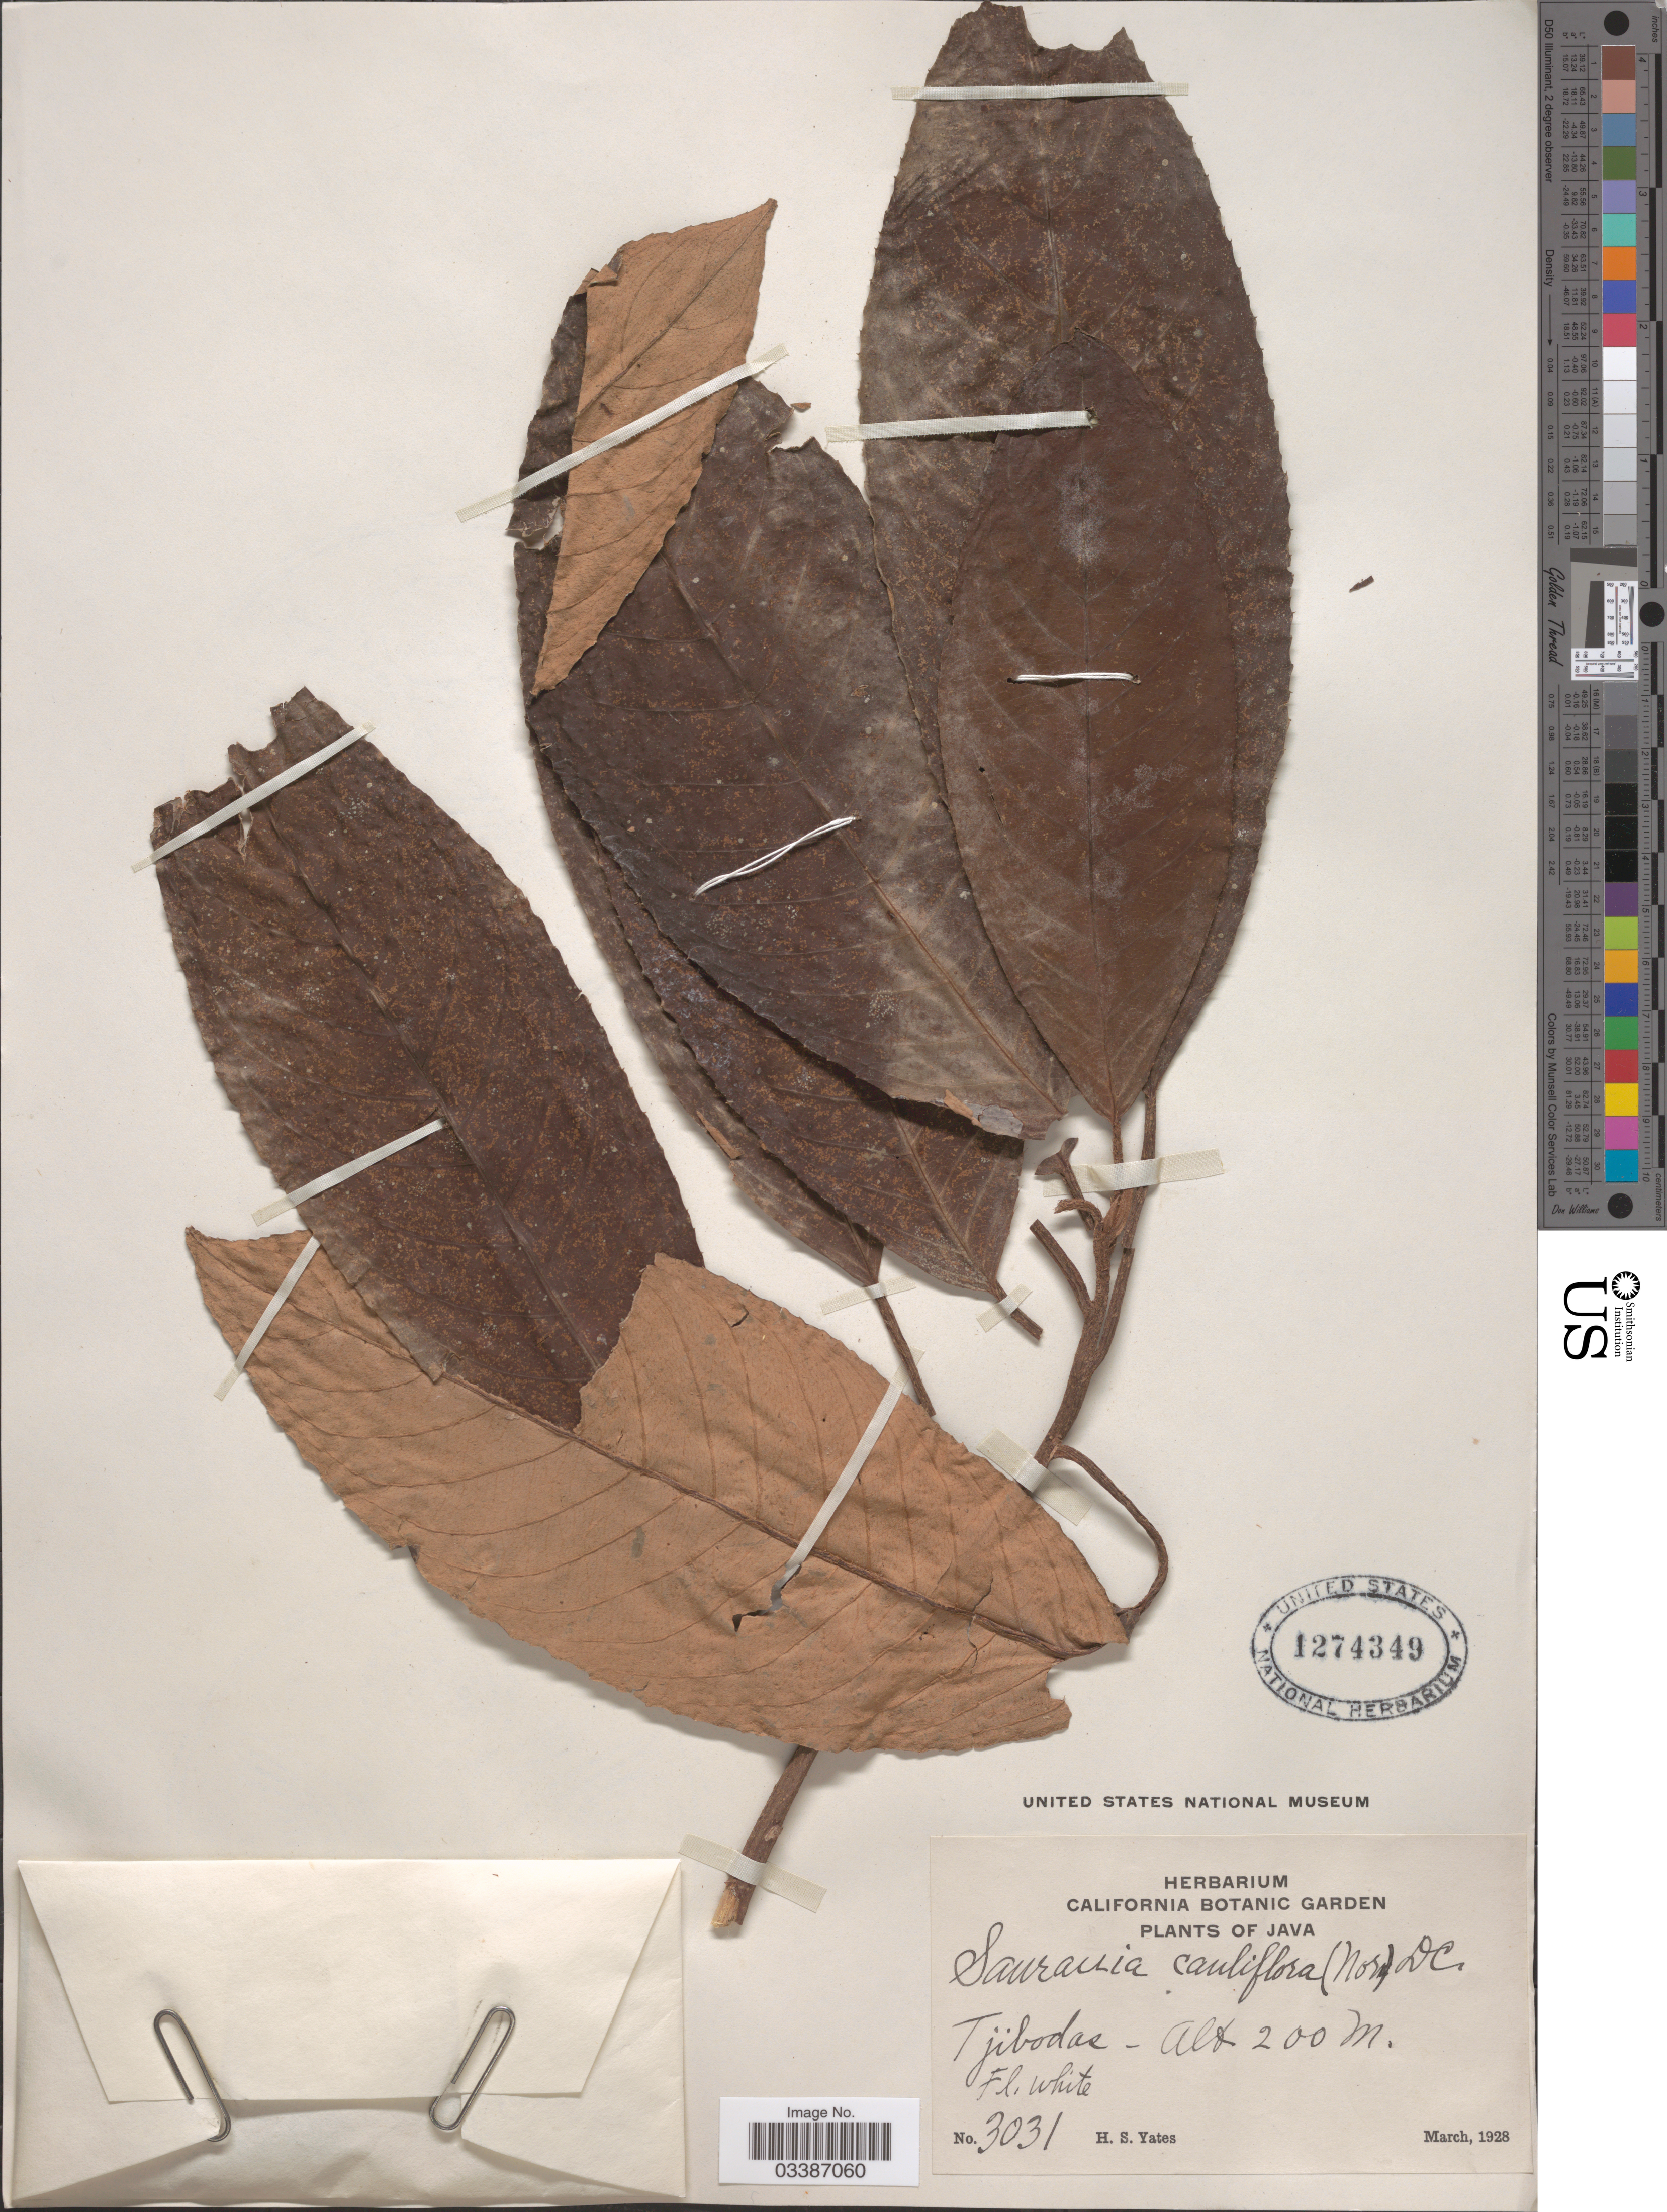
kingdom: Plantae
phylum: Tracheophyta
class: Magnoliopsida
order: Ericales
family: Actinidiaceae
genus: Saurauia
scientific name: Saurauia cauliflora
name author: DC.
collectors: H. S. Yates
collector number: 3031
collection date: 1928-03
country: Indonesia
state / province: Java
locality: Tjibodas.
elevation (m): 200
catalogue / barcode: US 1274349